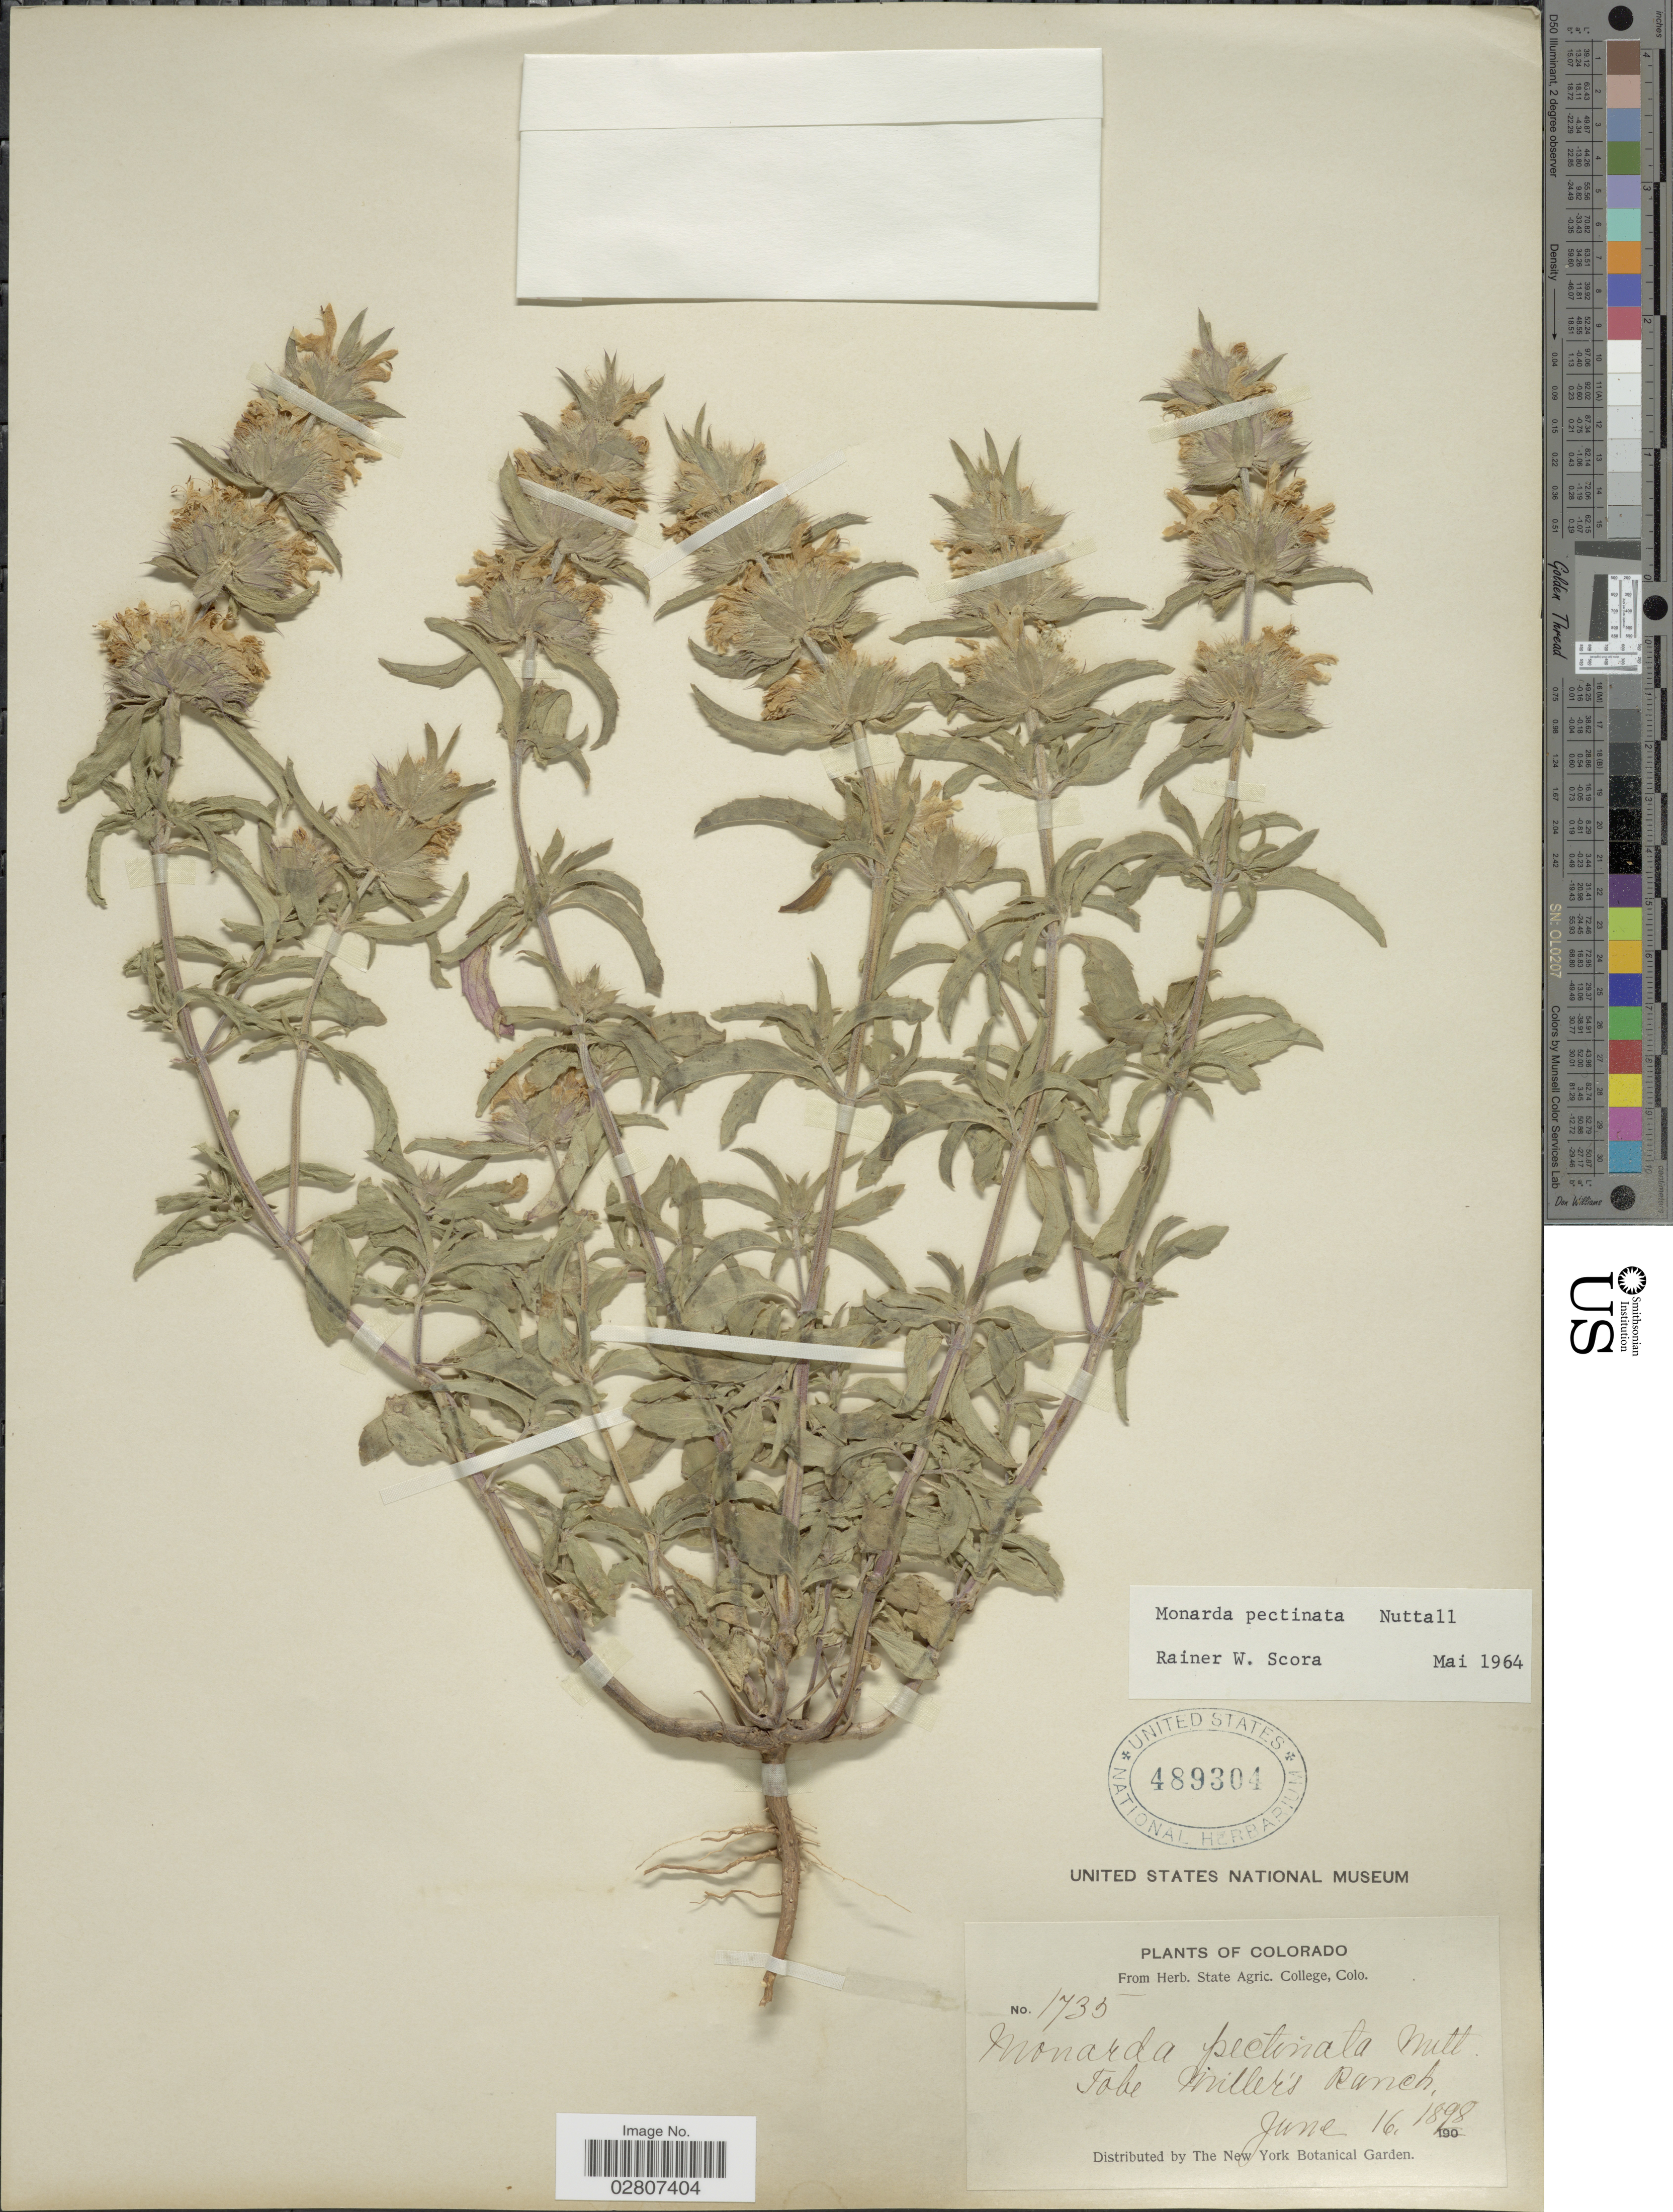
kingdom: Plantae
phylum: Tracheophyta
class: Magnoliopsida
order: Lamiales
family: Lamiaceae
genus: Monarda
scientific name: Monarda pectinata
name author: Nutt.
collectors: ex herb. State Agric. College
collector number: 1735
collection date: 1898-06-16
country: United States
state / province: Colorado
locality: Tobe Miller's Ranch.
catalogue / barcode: US 489304